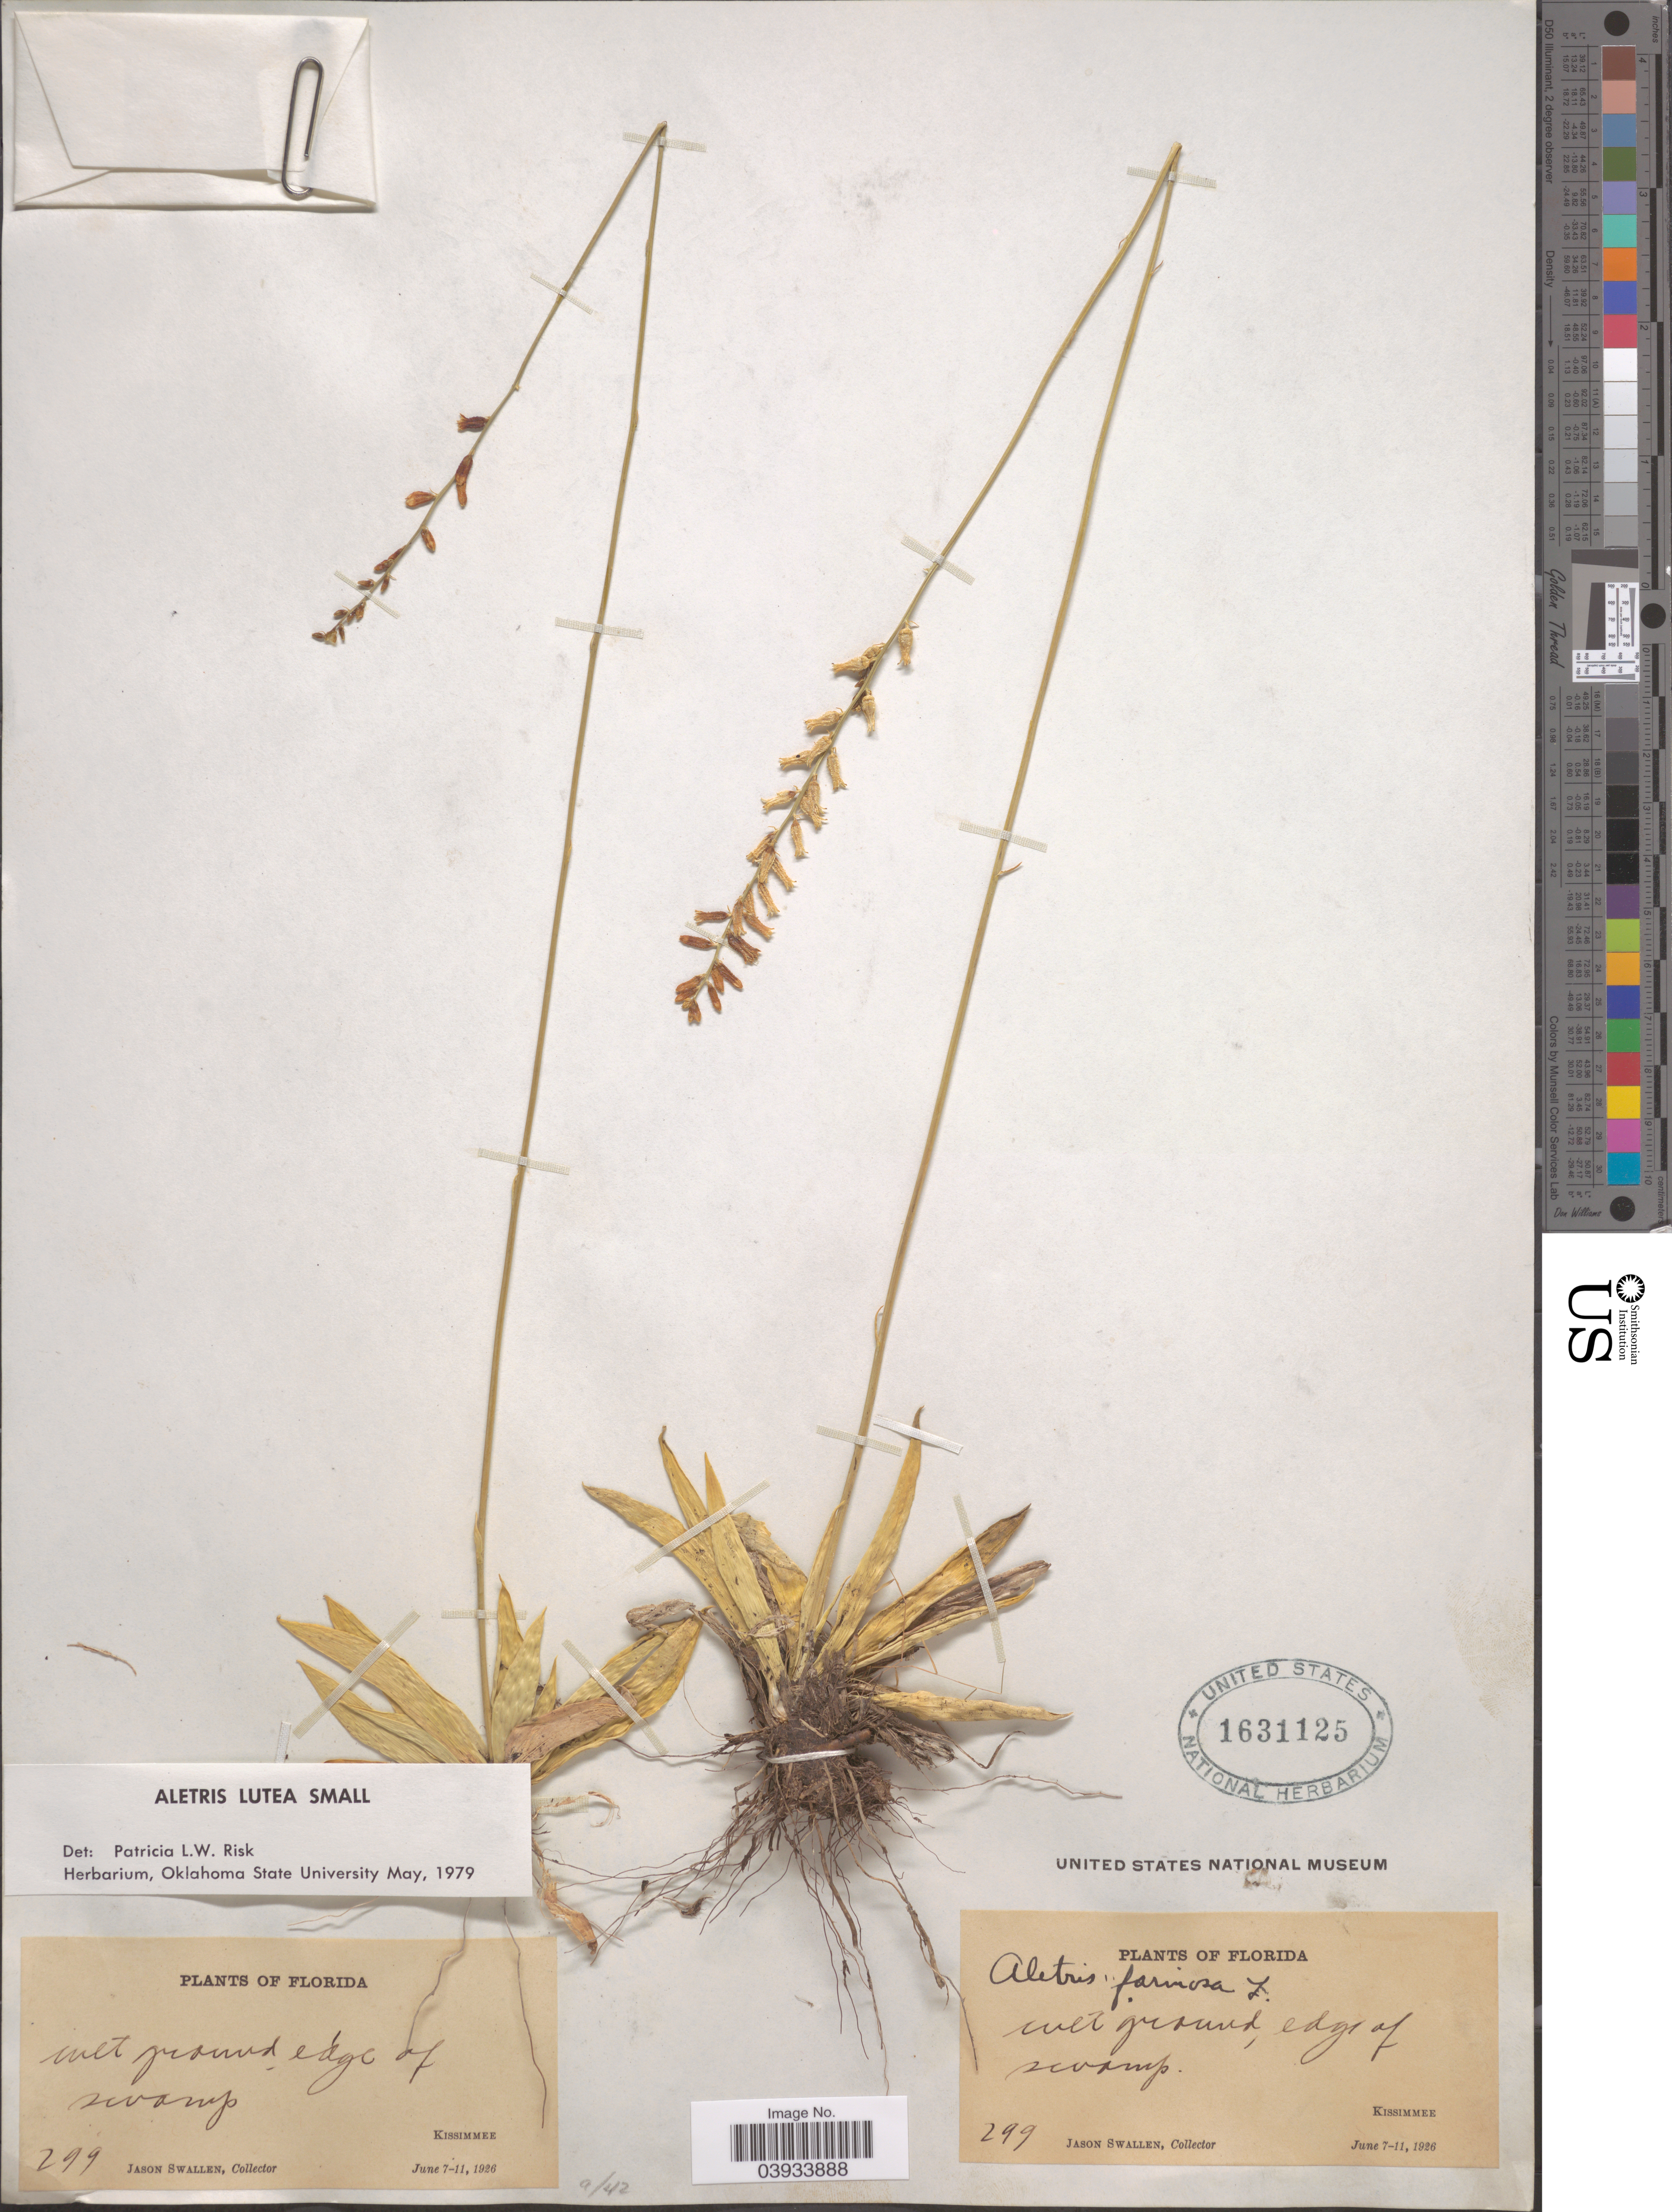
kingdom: Plantae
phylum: Tracheophyta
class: Liliopsida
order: Dioscoreales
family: Nartheciaceae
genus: Aletris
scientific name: Aletris lutea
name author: Small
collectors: J. R. Swallen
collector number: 299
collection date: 1926-06-07/1926-06-11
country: United States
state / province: Florida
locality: Edge of swamp.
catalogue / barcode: US 1631125